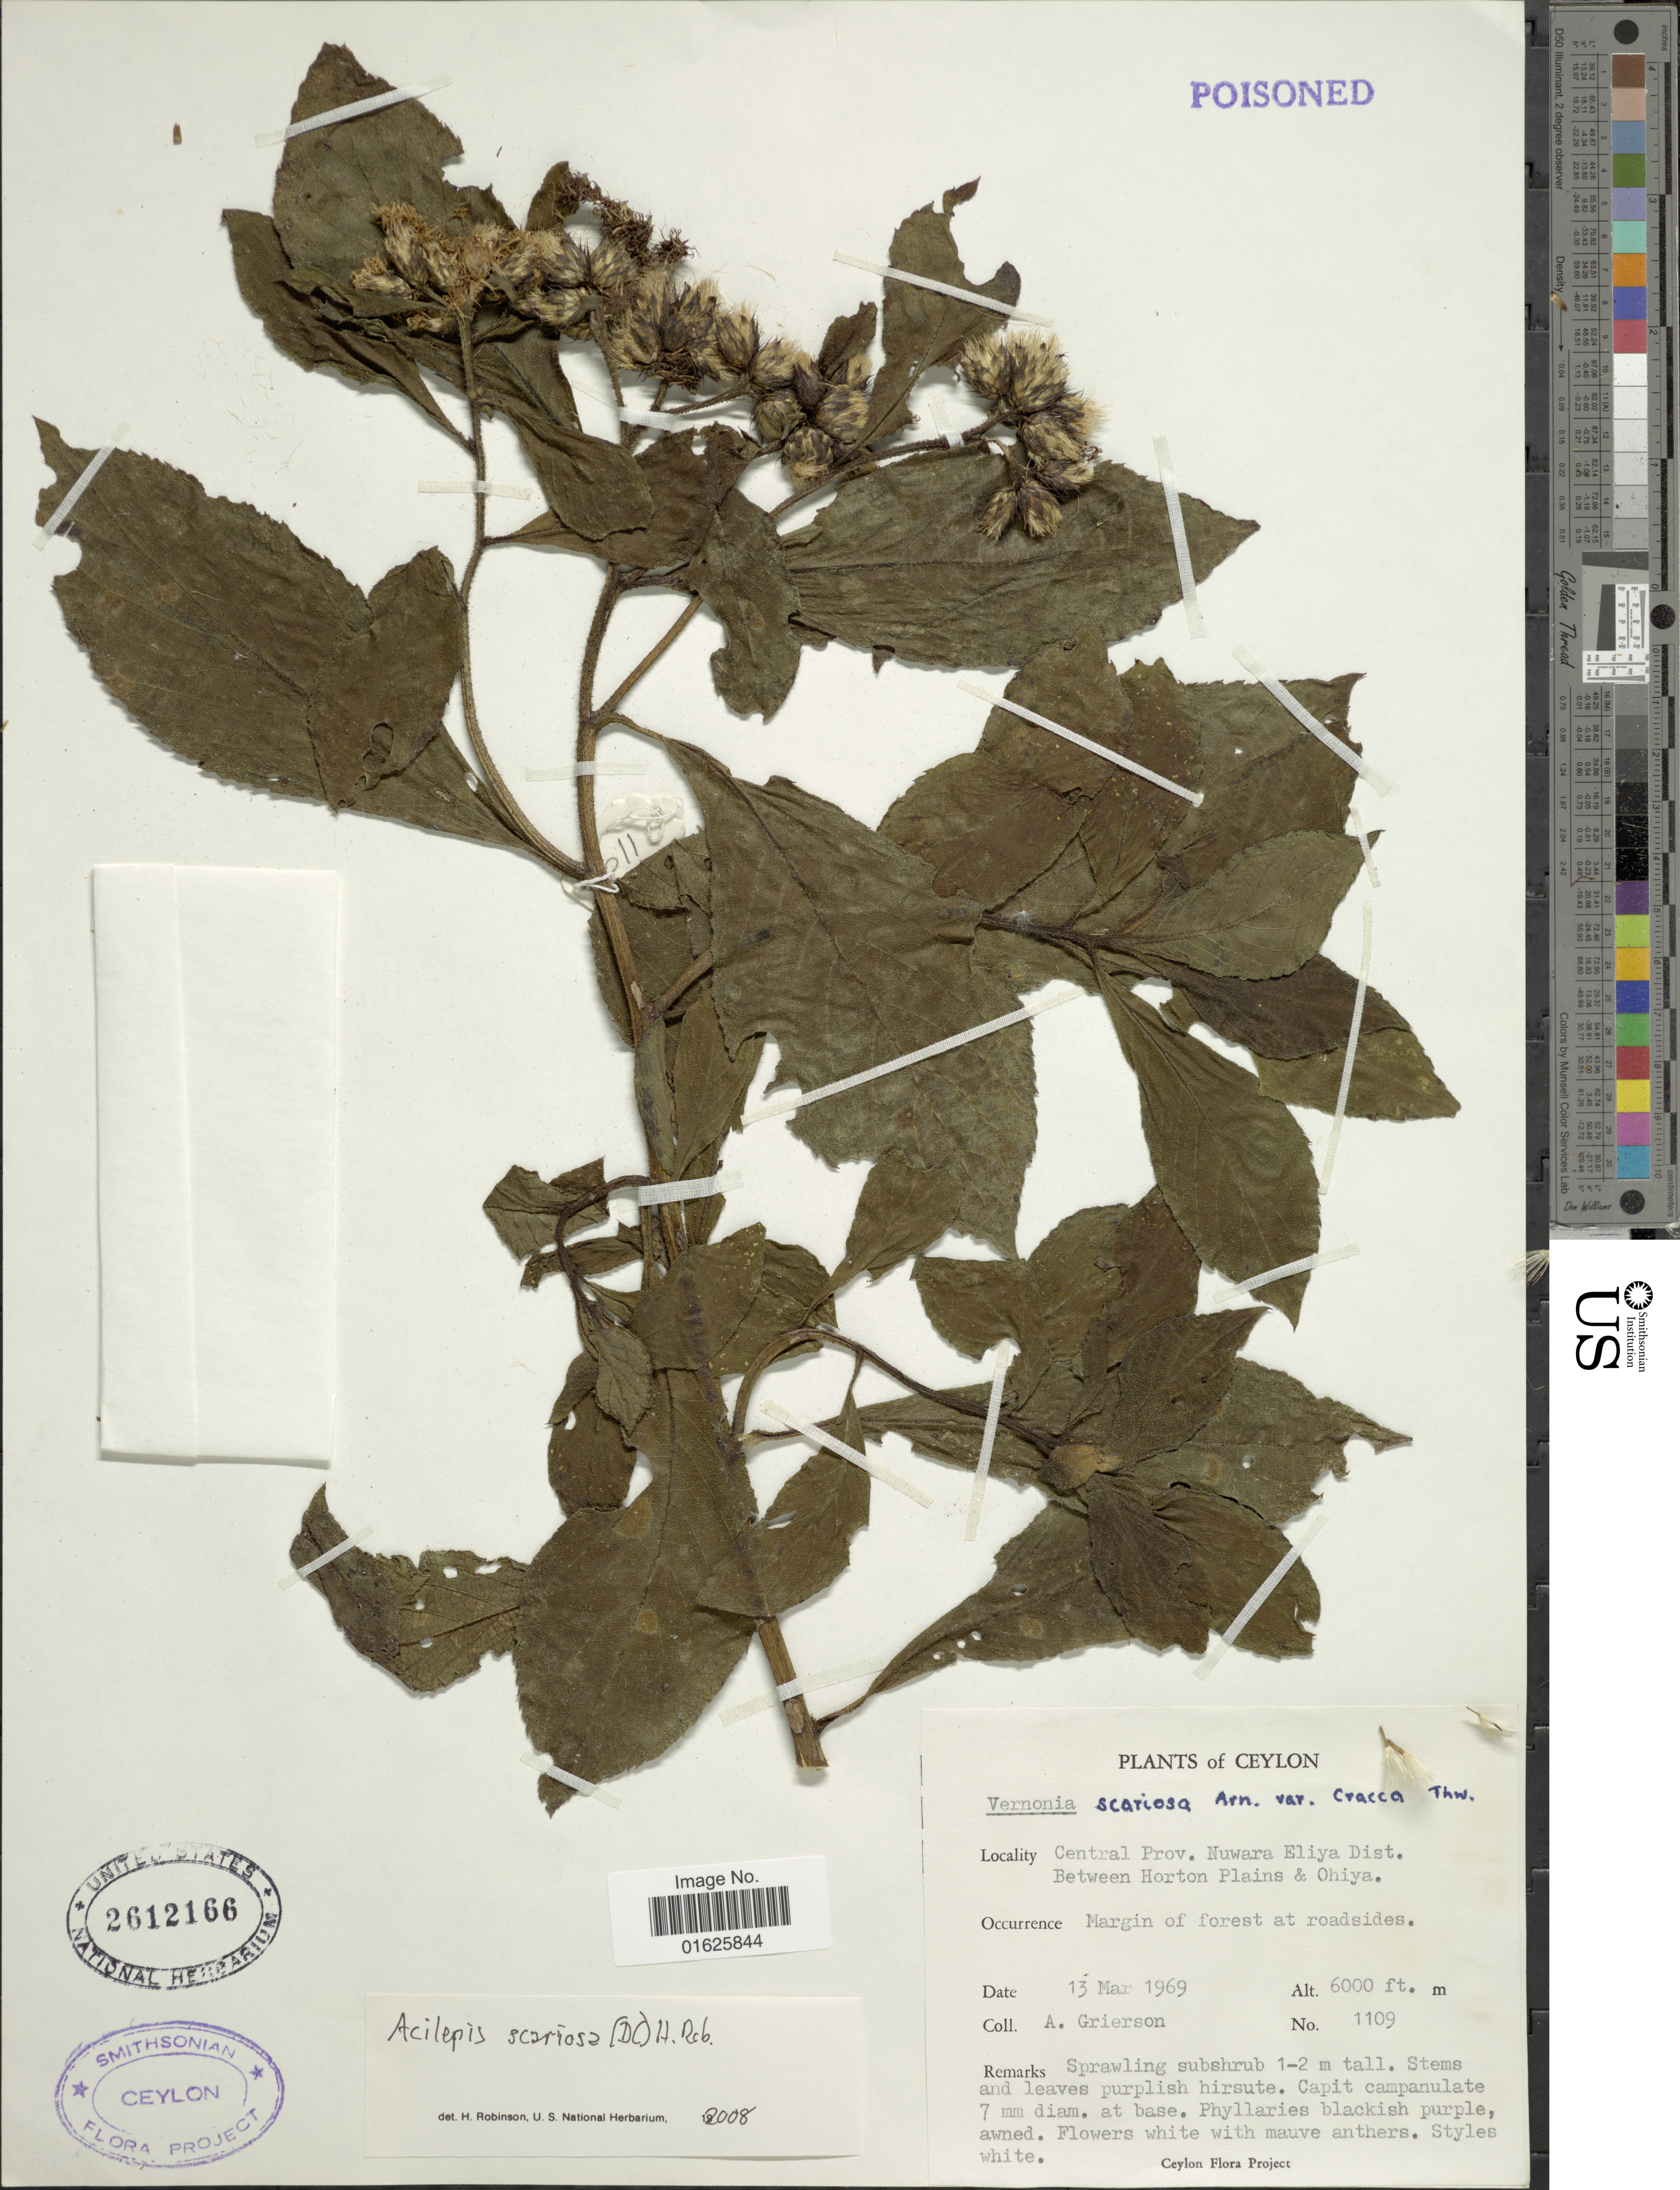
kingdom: Plantae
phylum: Tracheophyta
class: Magnoliopsida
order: Asterales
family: Asteraceae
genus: Acilepis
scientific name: Acilepis scariosa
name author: (DC.) H. Rob.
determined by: Robinson, H. E., (US), Smithsonian Institution - National Museum of Natural History (UNITED STATES)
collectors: A. Grierson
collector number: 1109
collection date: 1969-03-13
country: Sri Lanka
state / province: Central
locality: Ceylon, Nuwara Eliya Dist. Between Horton Plains & Ohiya. Margin of forest at roadsides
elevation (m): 1829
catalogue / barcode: US 2612166